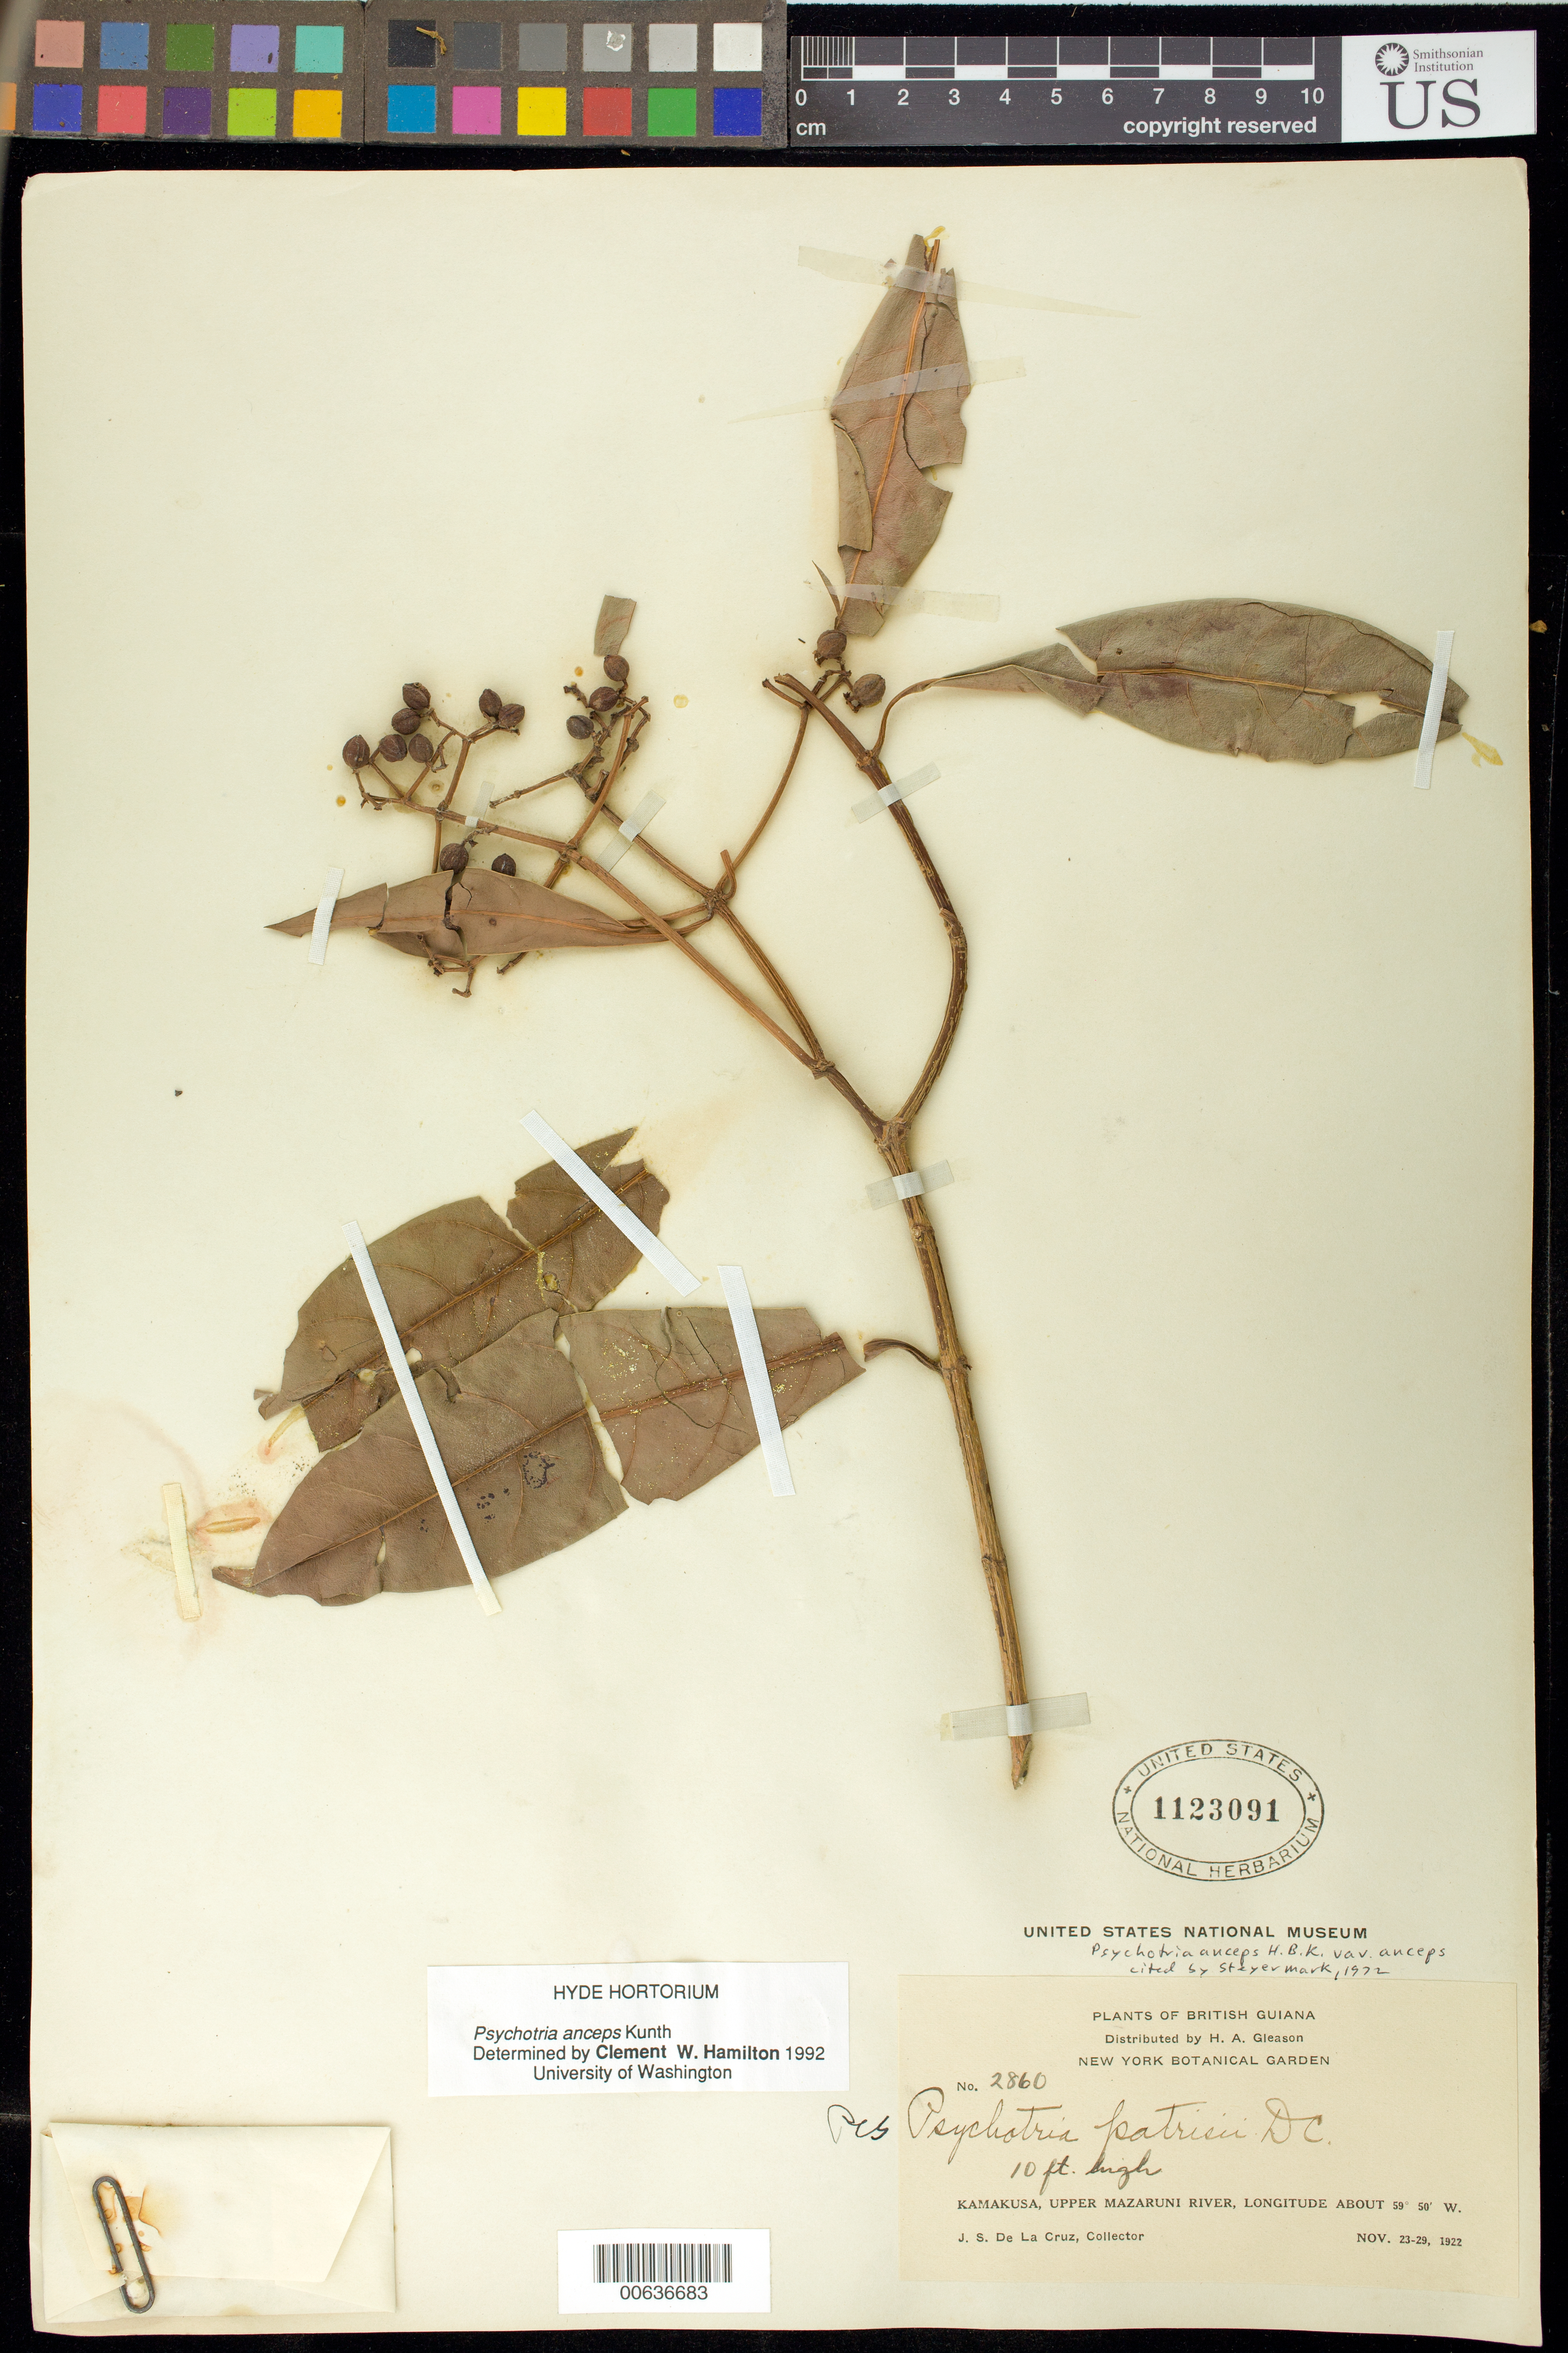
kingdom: Plantae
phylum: Tracheophyta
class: Magnoliopsida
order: Gentianales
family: Rubiaceae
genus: Psychotria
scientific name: Psychotria anceps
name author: Kunth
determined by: Hamilton, C. W.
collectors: J. S. de la Cruz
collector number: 2860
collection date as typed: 23-Nov-22 to 29-Nov-22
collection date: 1922-11-23/1922-11-29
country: Guyana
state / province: Cuyuni-Mazaruni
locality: Kamakusa, Upper Mazaruni R.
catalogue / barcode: US 1123091